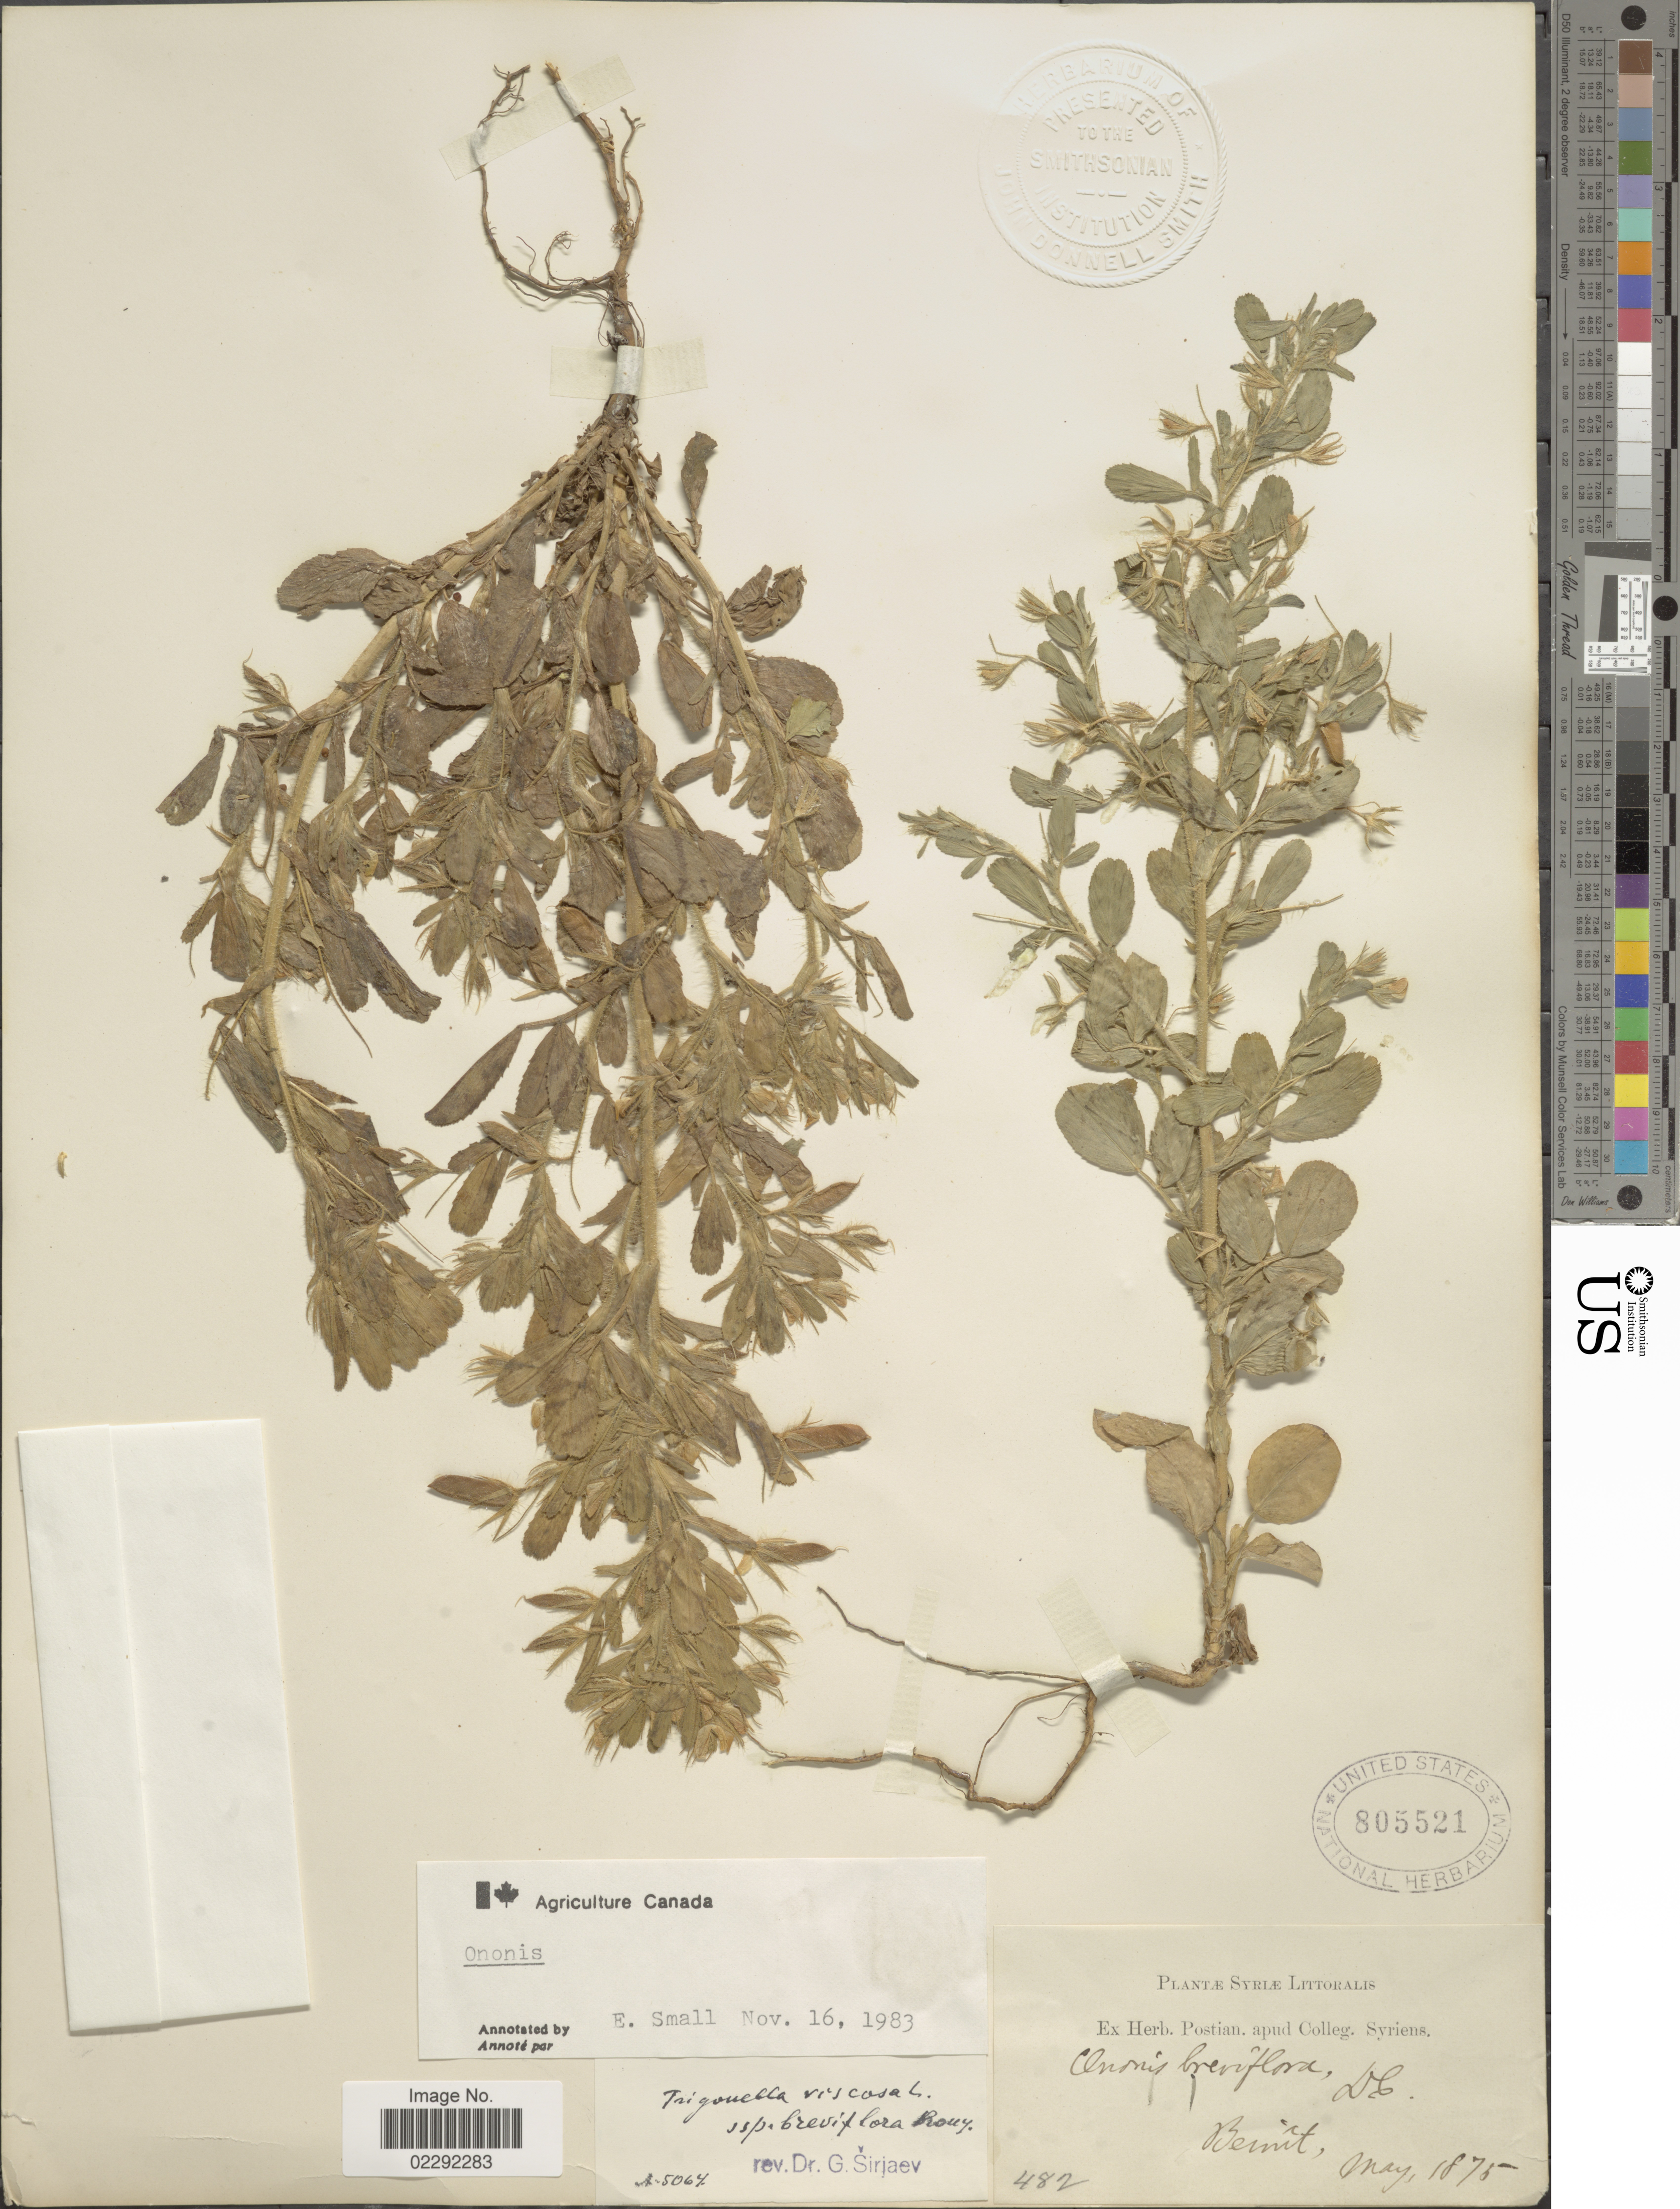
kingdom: Plantae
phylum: Tracheophyta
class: Magnoliopsida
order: Fabales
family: Fabaceae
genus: Ononis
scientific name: Ononis sp.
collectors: ex herb. Postian. apud Colleg. Syriens. Protest. USE "Fannie P. A. Shepard" (10308853) AS PRIMARY COLLECTOR INSTEAD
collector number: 482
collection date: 1875-05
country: Syria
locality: Syriae Littoralis. Bernit [interpreted]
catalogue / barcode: US 805521